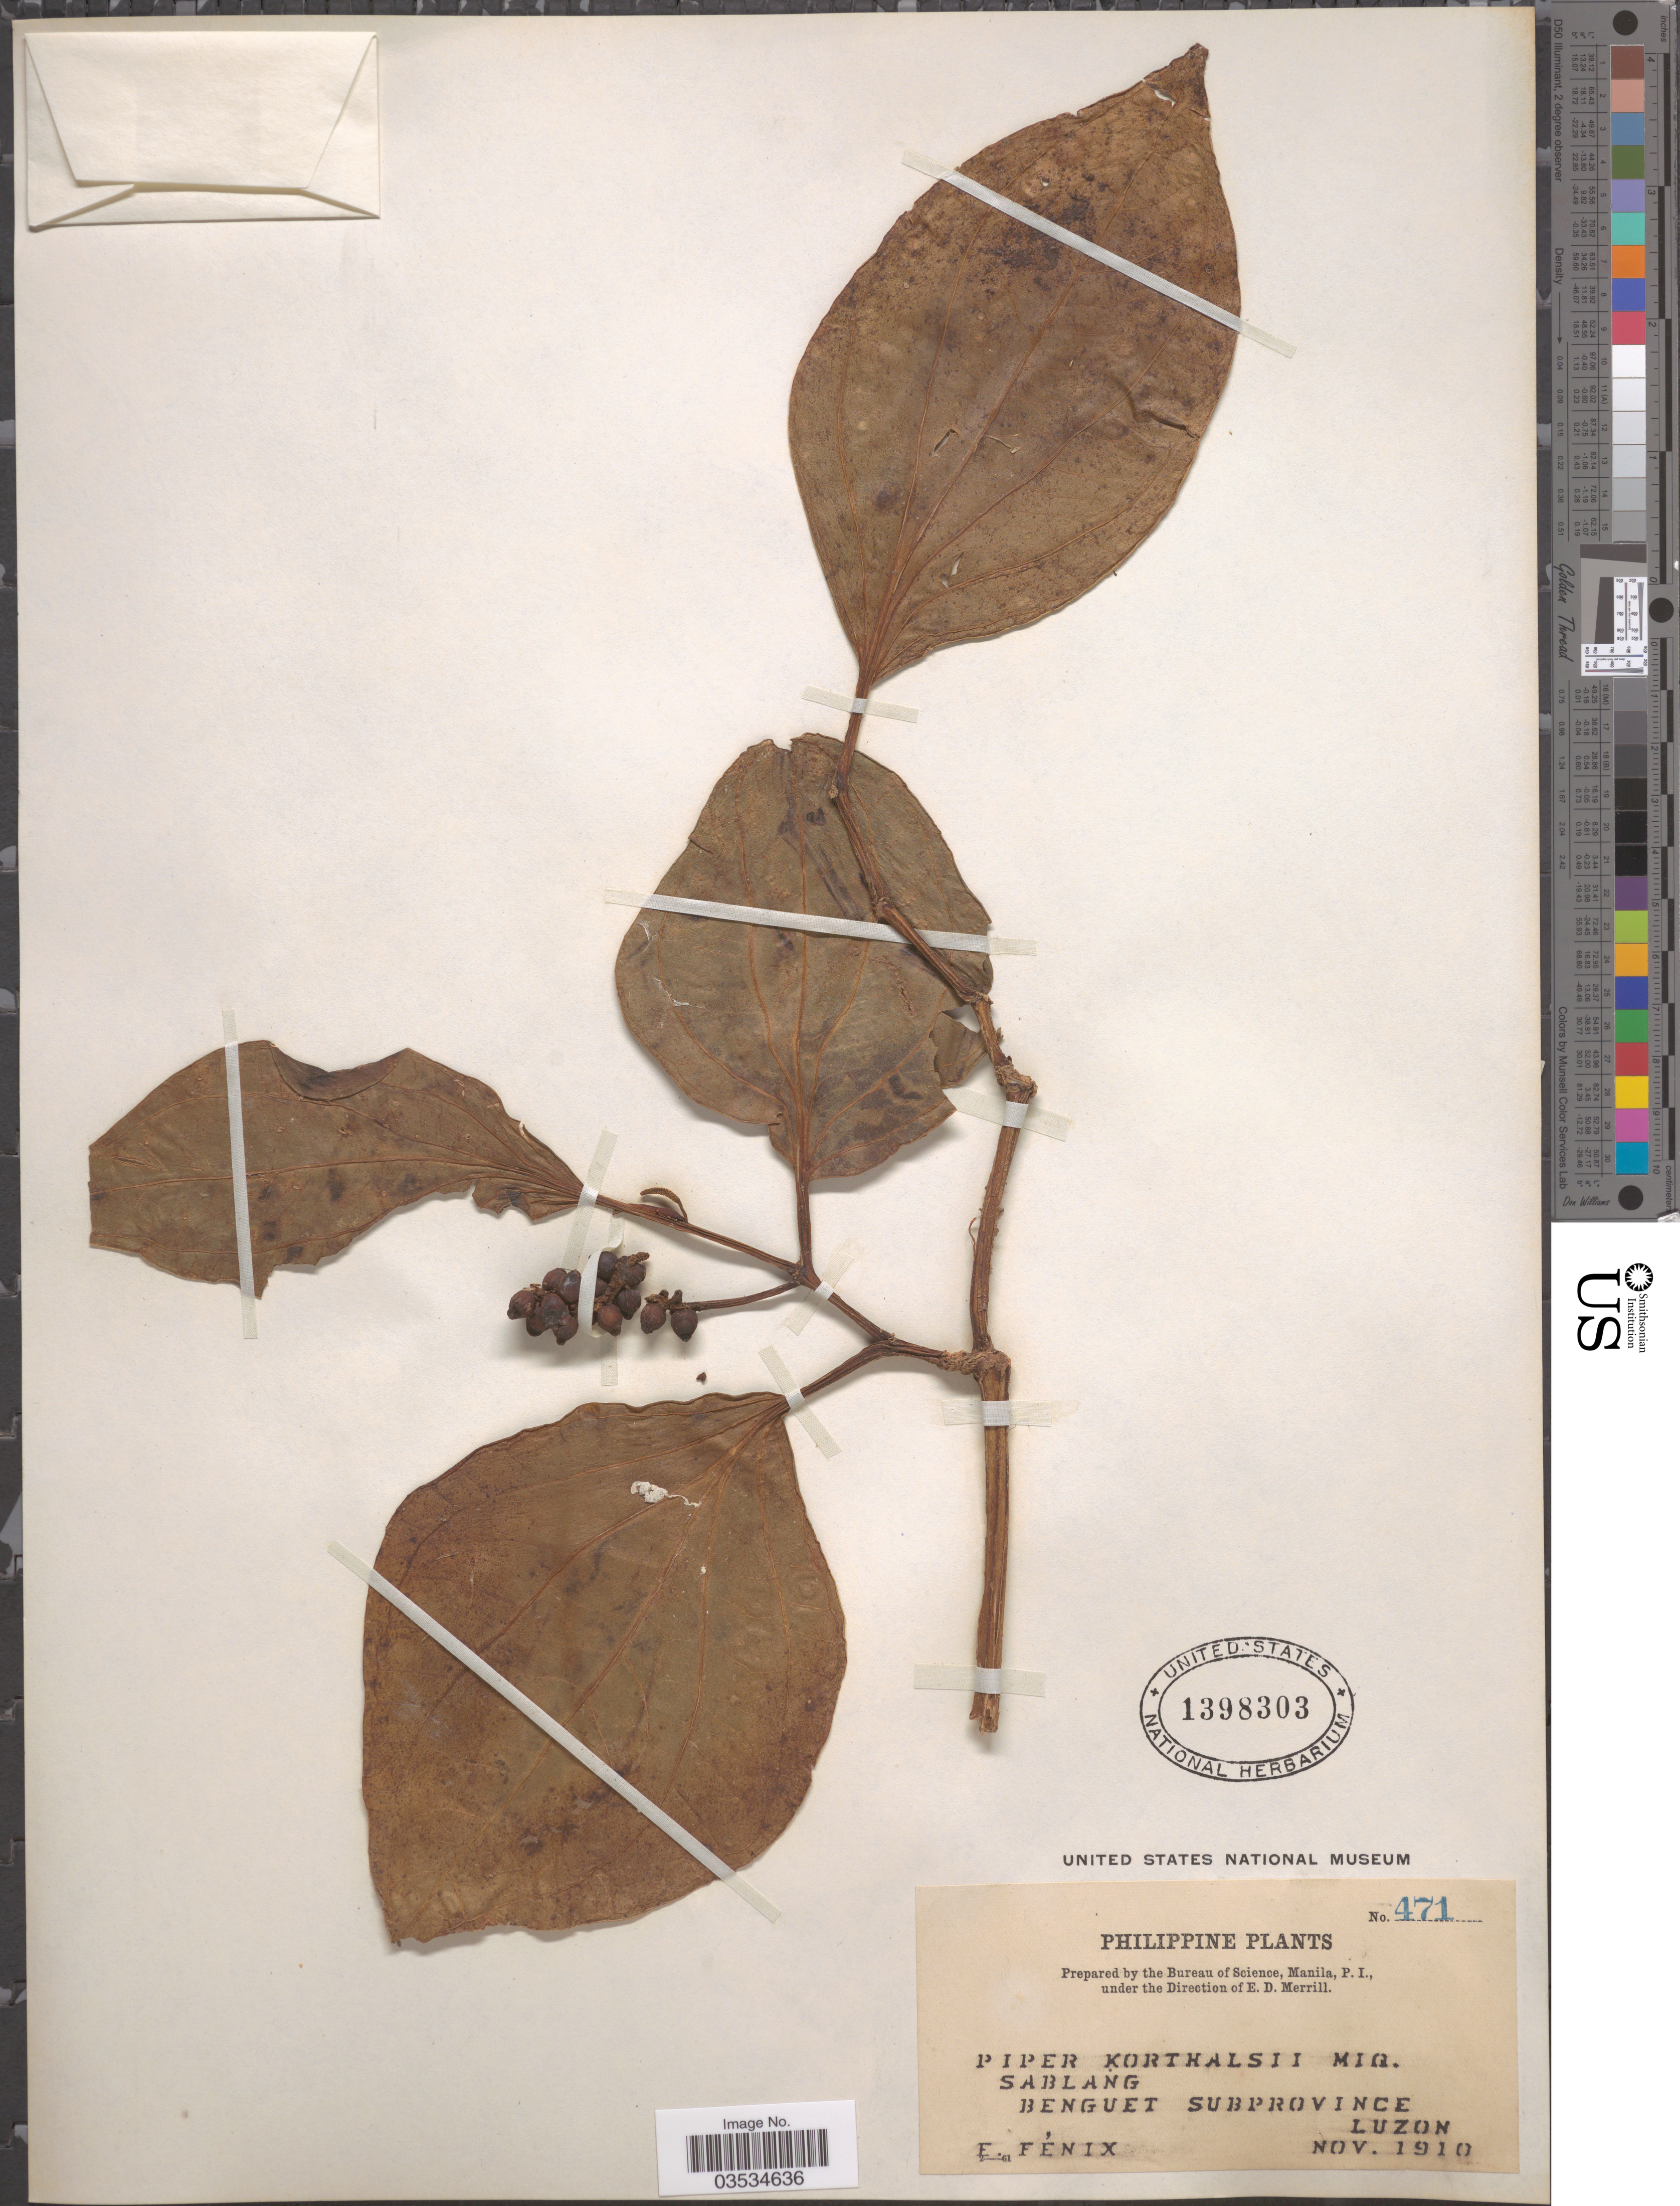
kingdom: Plantae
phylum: Tracheophyta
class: Magnoliopsida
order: Piperales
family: Piperaceae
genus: Piper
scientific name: Piper korthalsii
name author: Blume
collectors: E. Fénix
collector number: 471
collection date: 1910-11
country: Philippines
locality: Sablang. Benguet Subprovince. Luzon.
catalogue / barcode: US 1398303